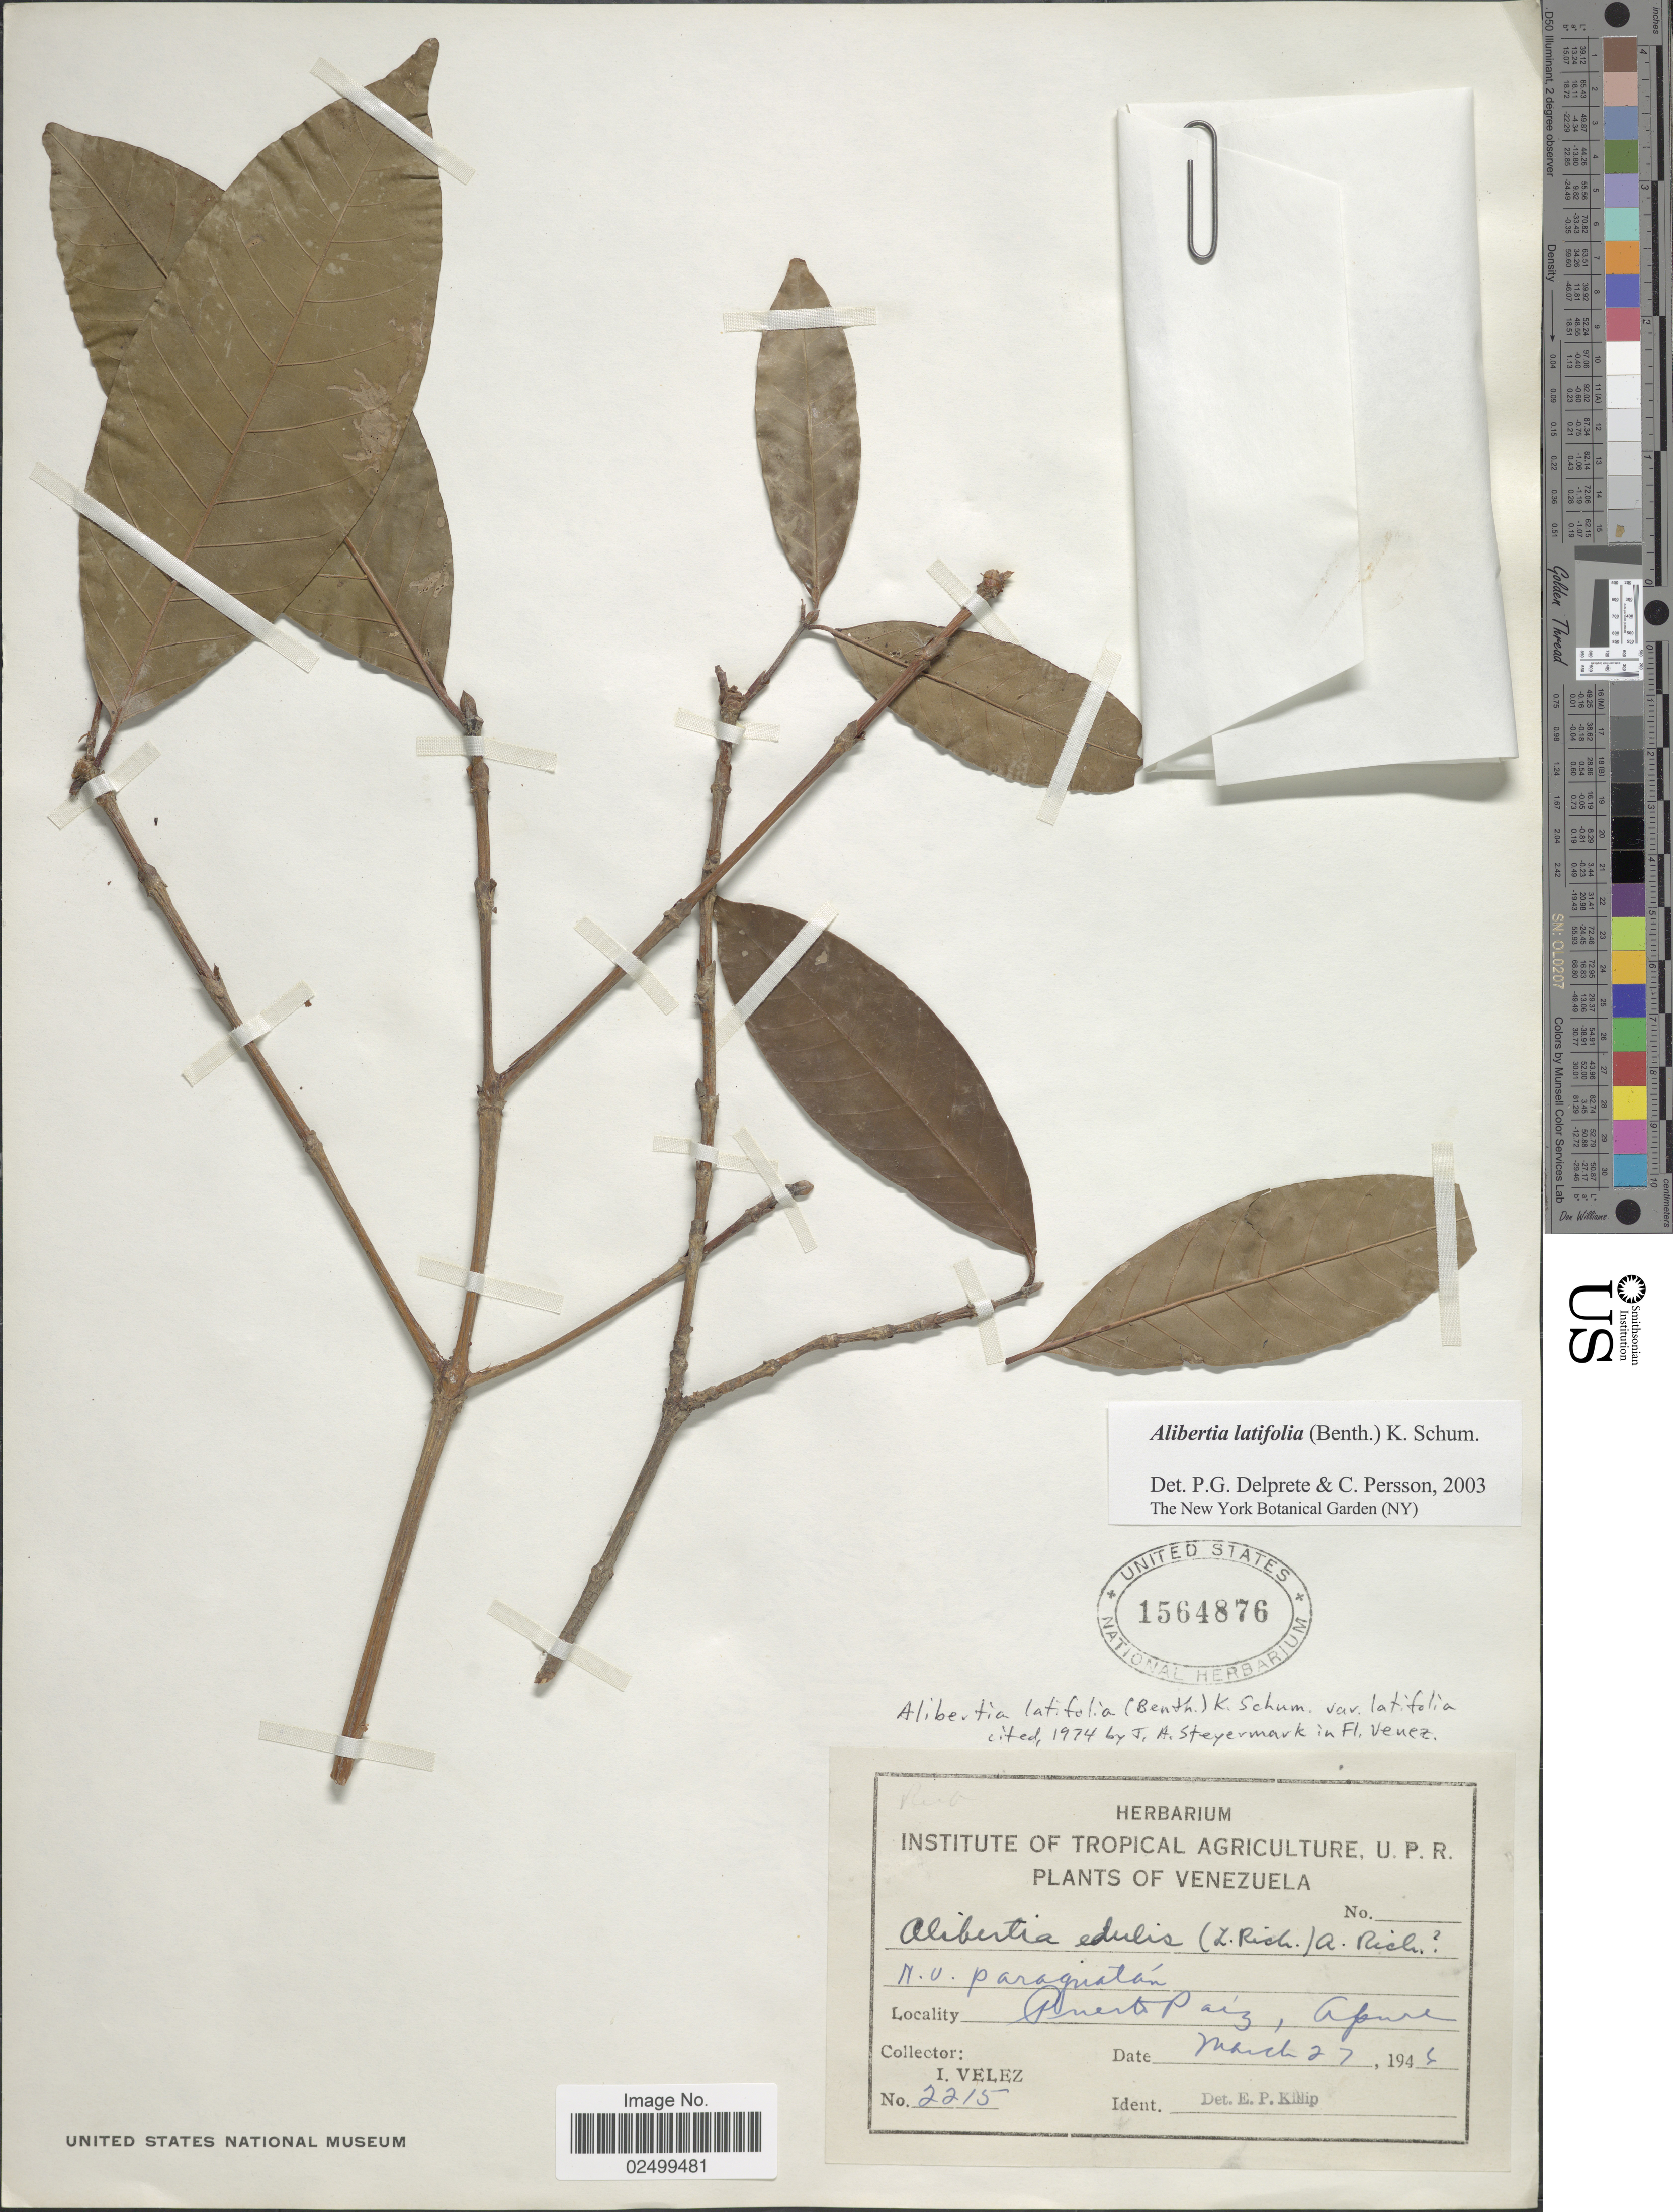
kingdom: Plantae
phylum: Tracheophyta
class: Magnoliopsida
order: Gentianales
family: Rubiaceae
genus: Alibertia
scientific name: Alibertia latifolia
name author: (Benth.) K. Schum.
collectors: I. Velez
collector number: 2215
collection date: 1946-03-27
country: Venezuela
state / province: Apure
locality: Puerto Páez, Apure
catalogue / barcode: US 1564876